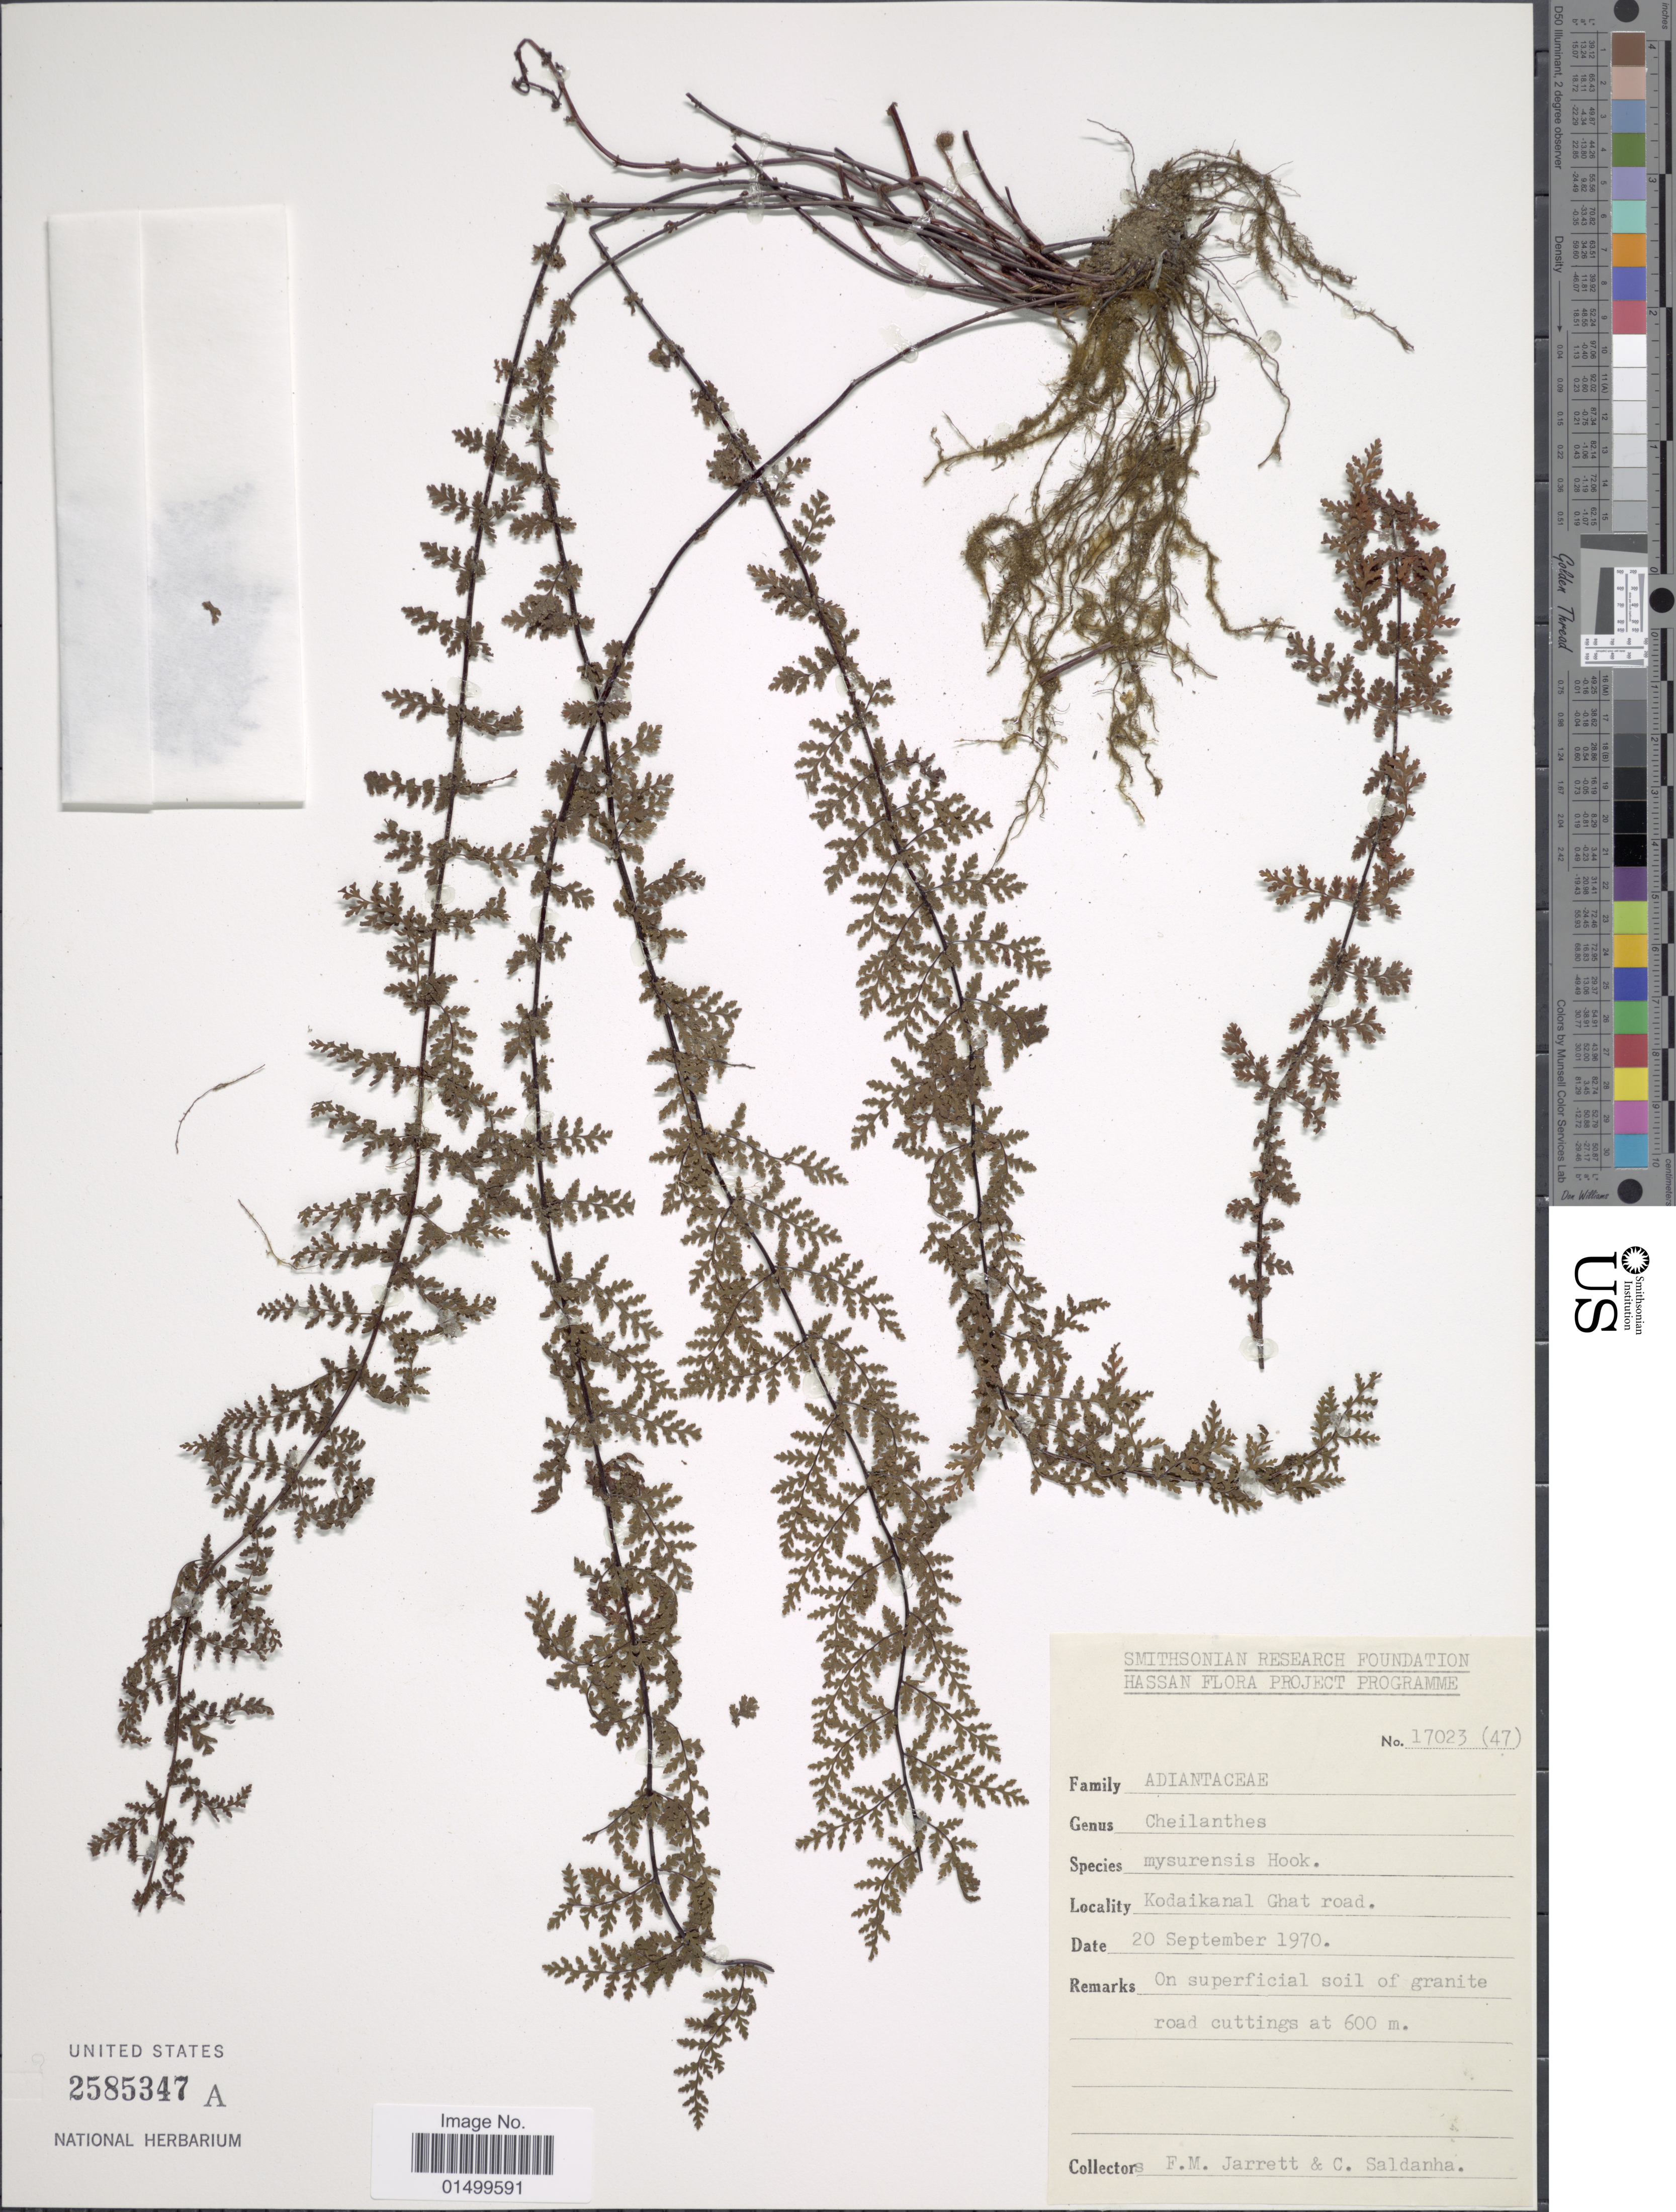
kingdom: Plantae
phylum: Tracheophyta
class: Polypodiopsida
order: Polypodiales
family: Pteridaceae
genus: Cheilanthes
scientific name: Cheilanthes mysurensis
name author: Wall. ex Hook.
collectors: F. M. Jarrett & C. Saldanha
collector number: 17023 (47)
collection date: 1970-09-20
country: India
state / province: Tamil Nadu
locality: Kodaikanal Ghat road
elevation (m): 600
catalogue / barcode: US 2585347A